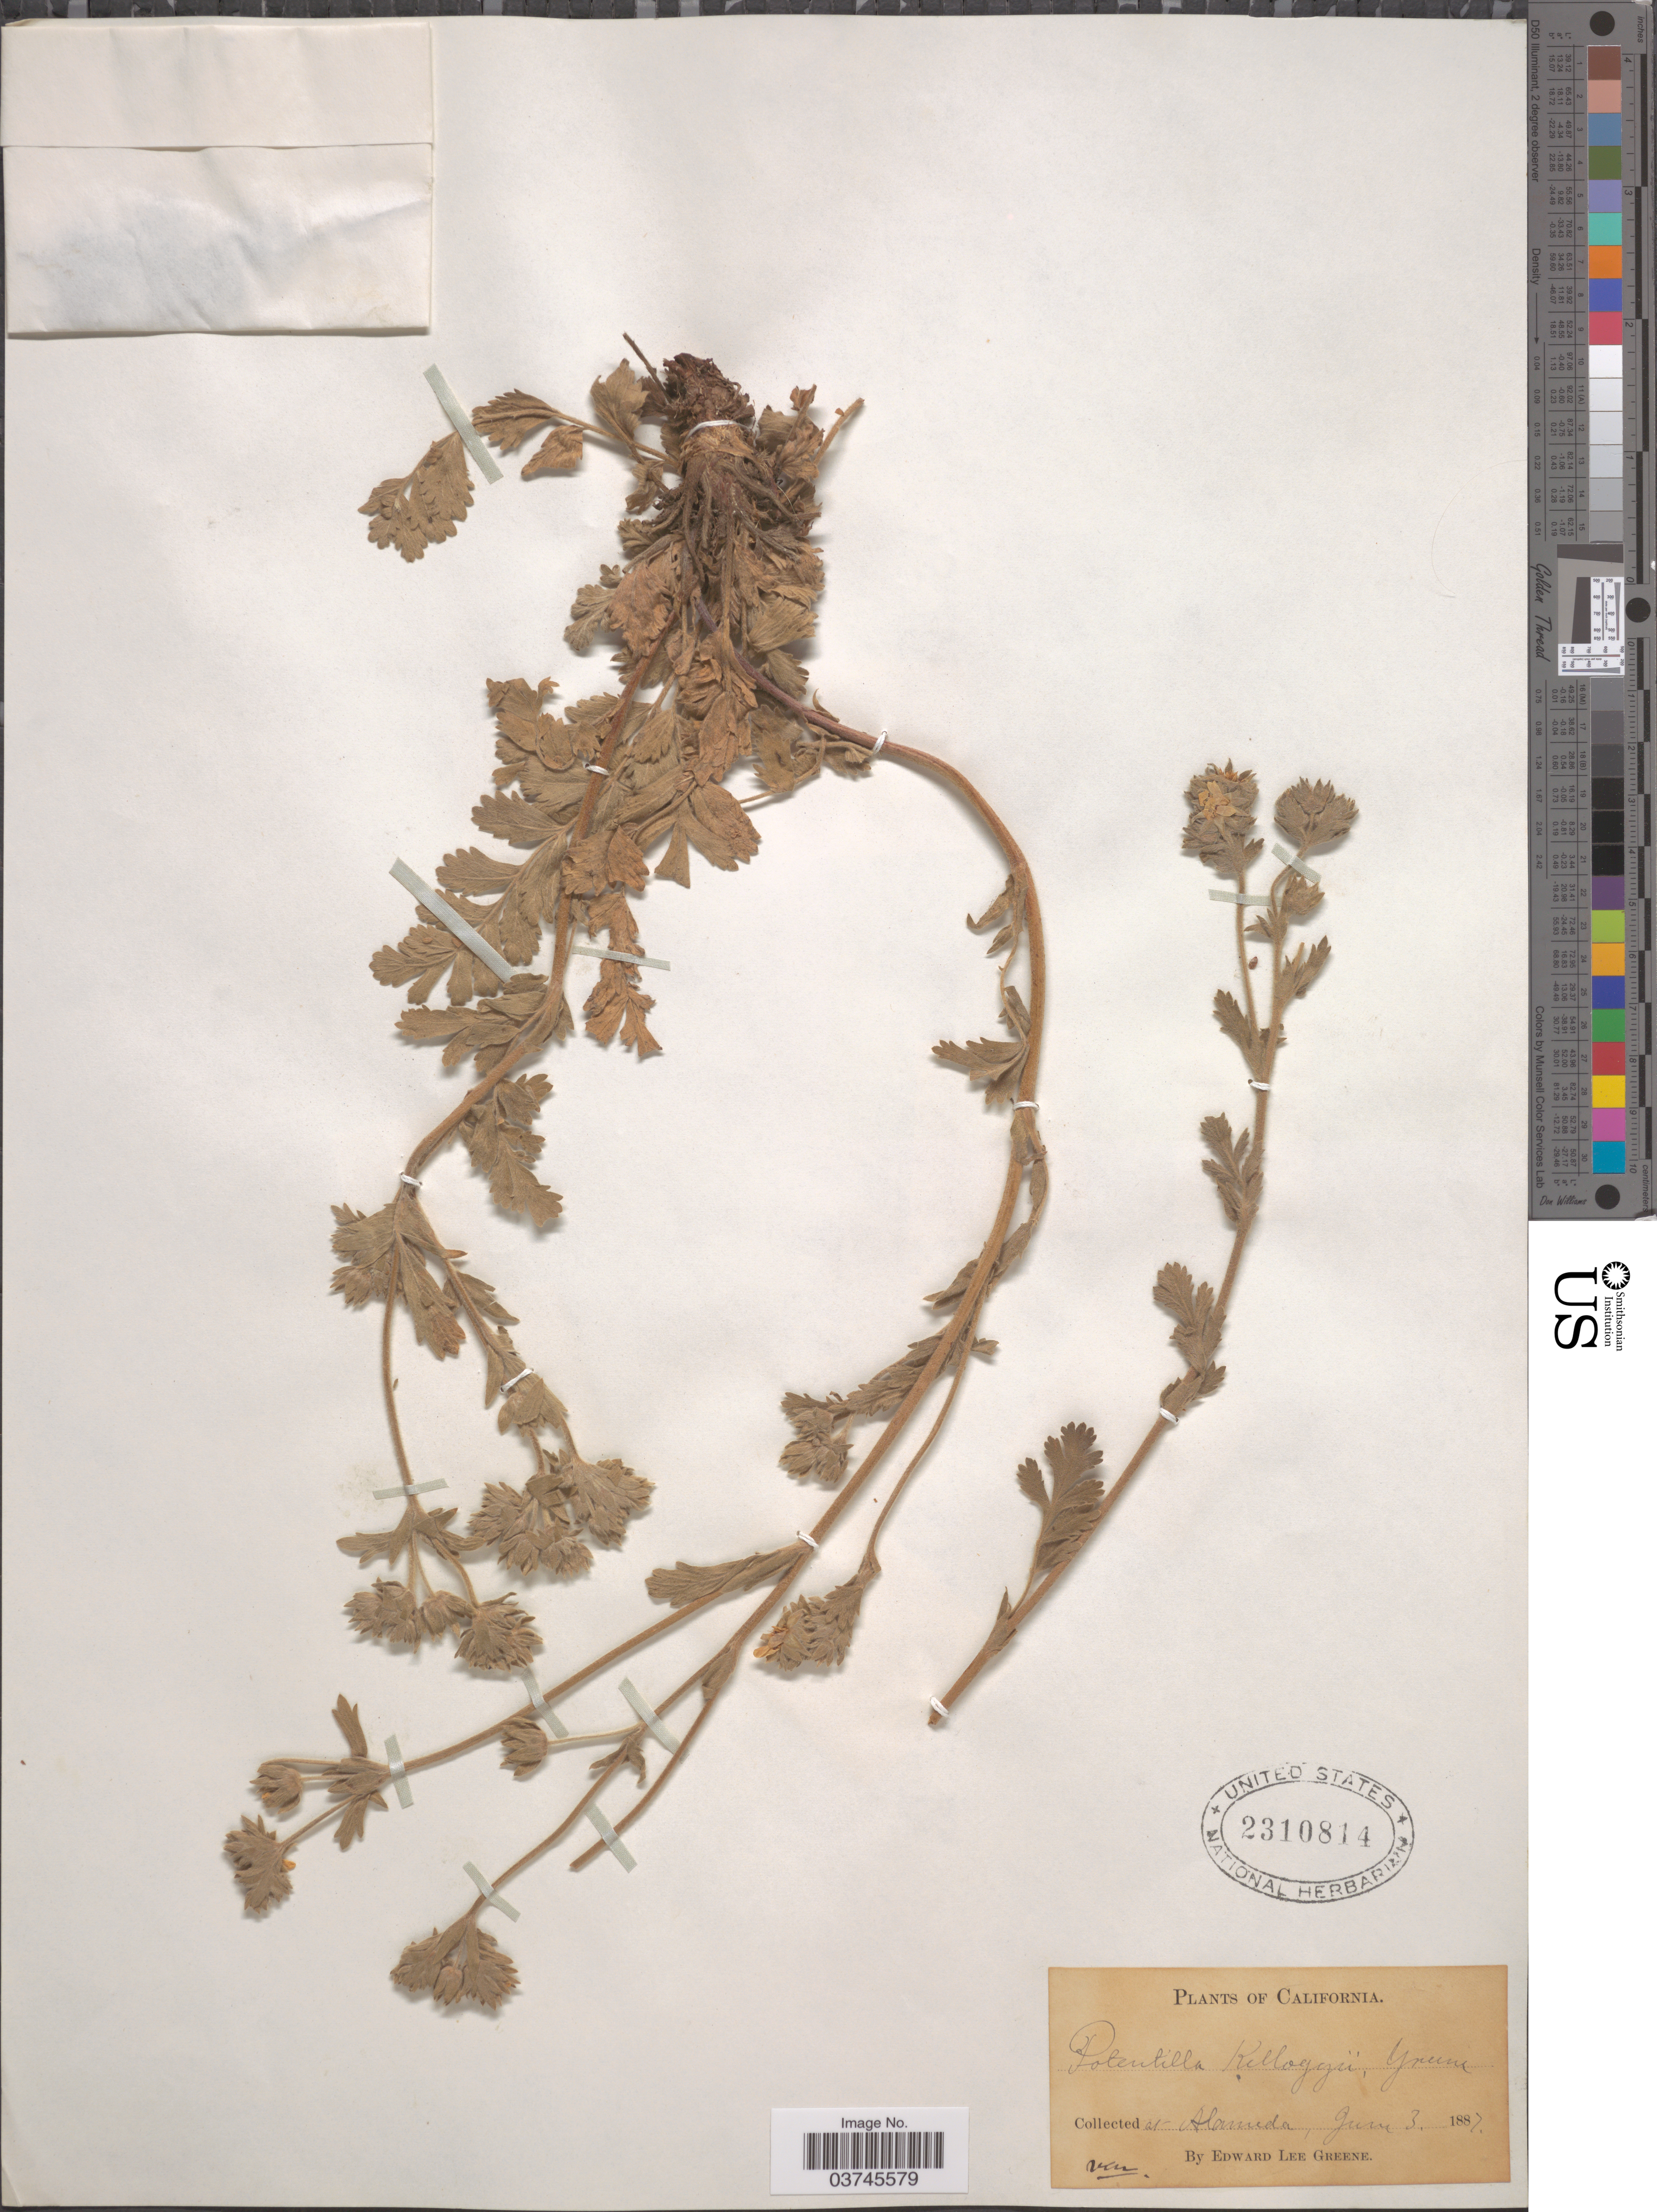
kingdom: Plantae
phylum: Tracheophyta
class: Magnoliopsida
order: Rosales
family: Rosaceae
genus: Potentilla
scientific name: Potentilla lindleyi var. sericea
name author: (A. Gray) J.T. Howell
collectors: E. L. Greene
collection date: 1887-06-03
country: United States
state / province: California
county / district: Alameda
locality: Alameda.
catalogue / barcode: US 2310814